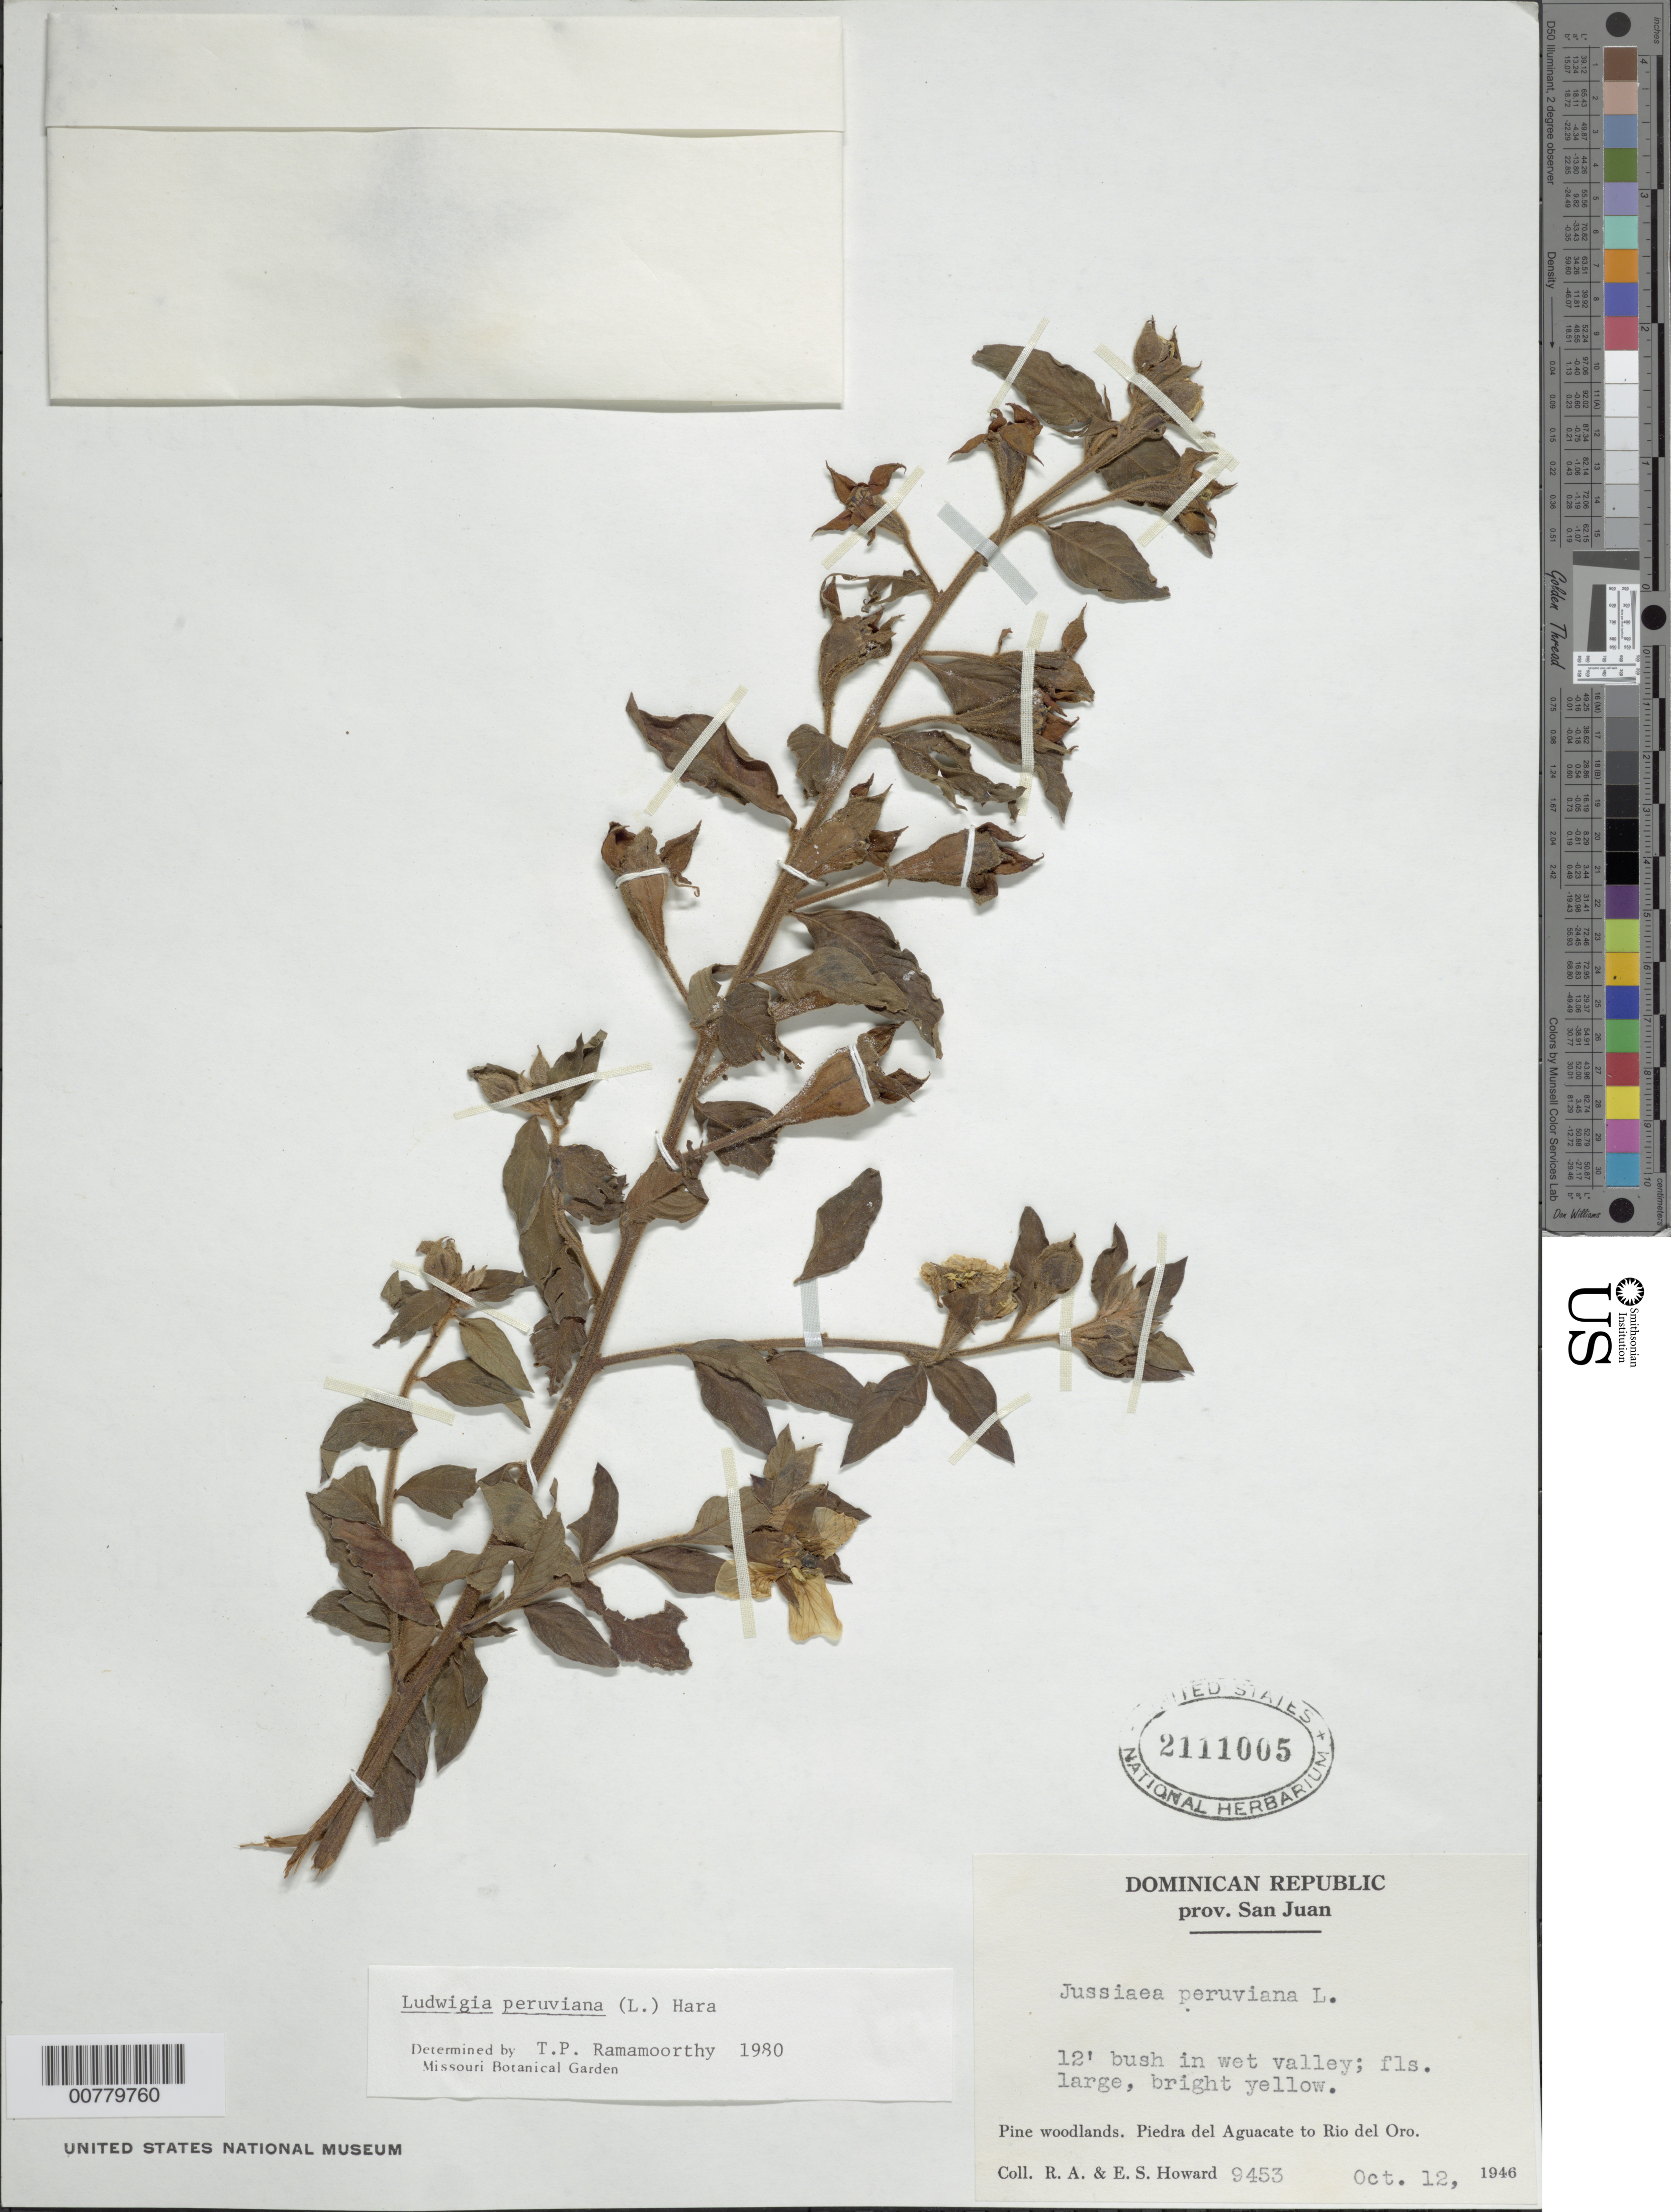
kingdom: Plantae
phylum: Tracheophyta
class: Magnoliopsida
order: Myrtales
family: Onagraceae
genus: Ludwigia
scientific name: Ludwigia peruviana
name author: (L.) H. Hara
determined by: Ramamoorthy, T. P.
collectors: R. A. Howard & E. S. Howard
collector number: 9453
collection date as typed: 12 Oct 1946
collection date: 1946-10-12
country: Dominican Republic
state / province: San Juan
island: Hispaniola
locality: Piedra del Aguacate to Río del Oro.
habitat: Pine woodlands.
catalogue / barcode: US 2111005